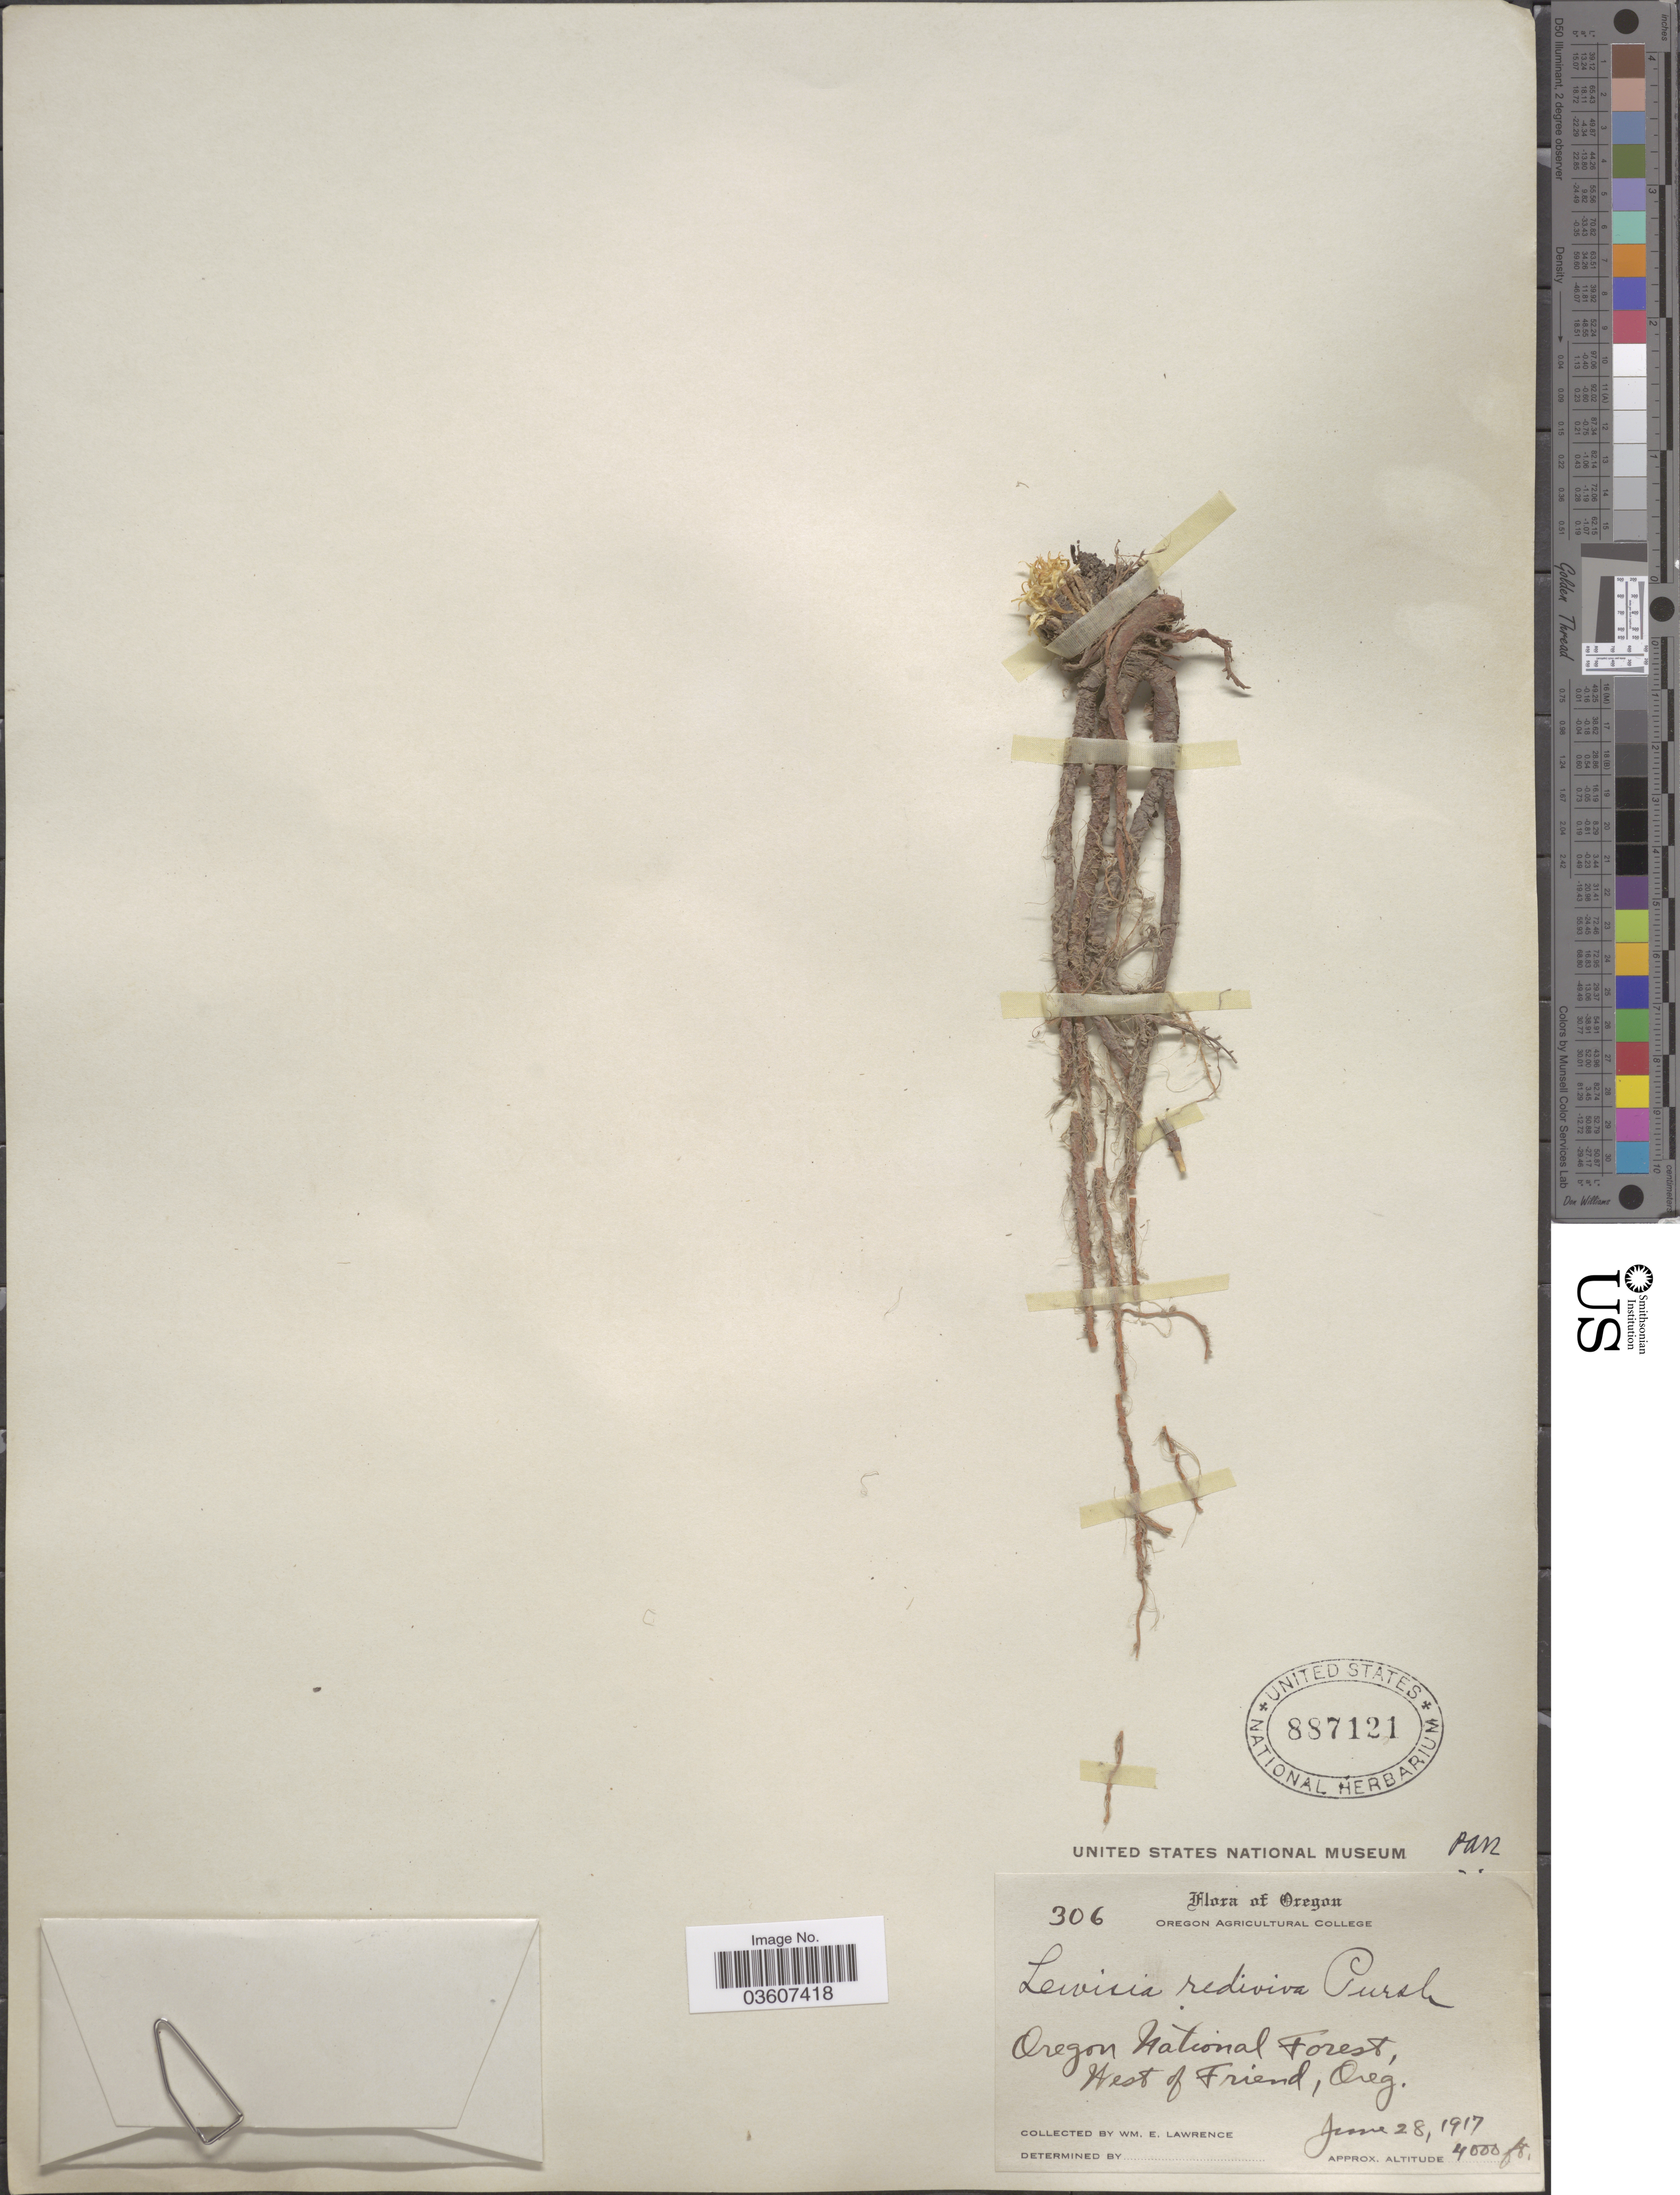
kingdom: Plantae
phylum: Tracheophyta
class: Magnoliopsida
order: Caryophyllales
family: Montiaceae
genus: Lewisia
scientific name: Lewisia rediviva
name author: Pursh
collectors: W. Lawrence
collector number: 306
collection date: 1917-06-28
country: United States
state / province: Oregon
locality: Oregon National Forest, West of Friend.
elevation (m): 1219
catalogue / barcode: US 887121